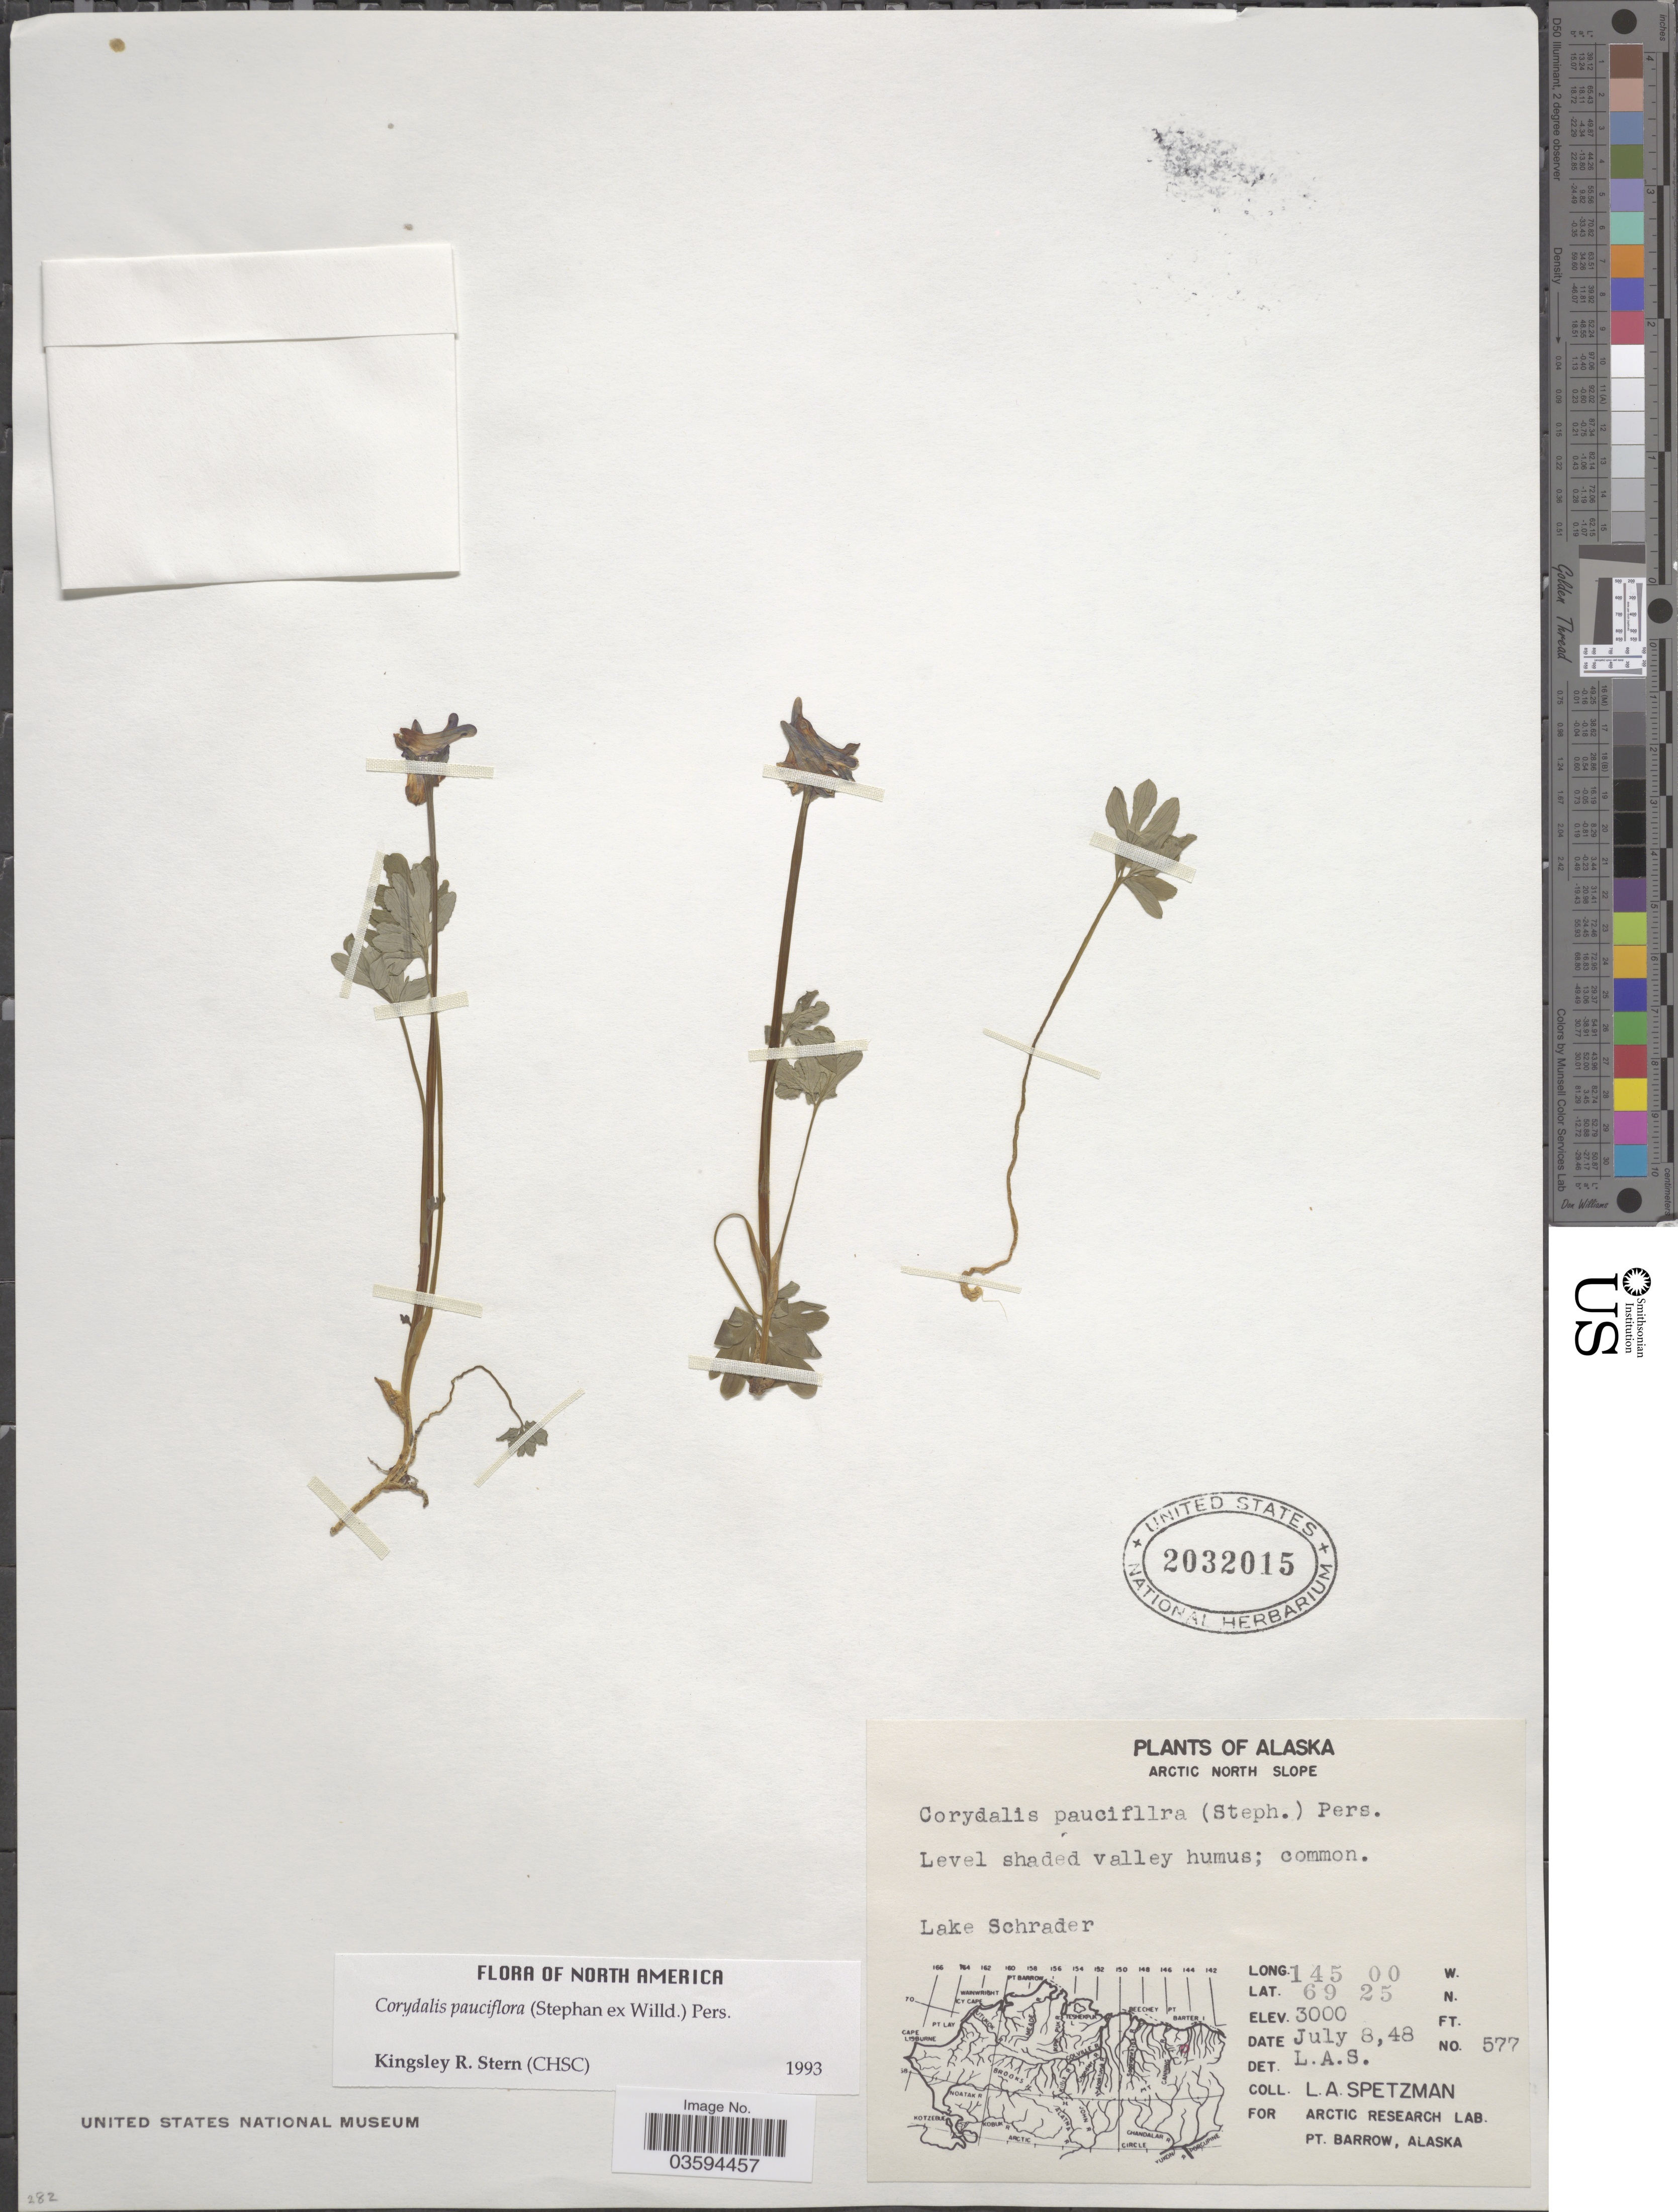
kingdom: Plantae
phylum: Tracheophyta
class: Magnoliopsida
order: Ranunculales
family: Papaveraceae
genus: Corydalis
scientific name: Corydalis pauciflora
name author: (Stephan) Pers.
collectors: L. Spetzman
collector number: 577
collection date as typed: Transcribed d/m/y: 8/7/48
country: United States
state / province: Alaska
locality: Arctic North Slope. Lake Schrader.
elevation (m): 914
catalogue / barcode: US 2032015